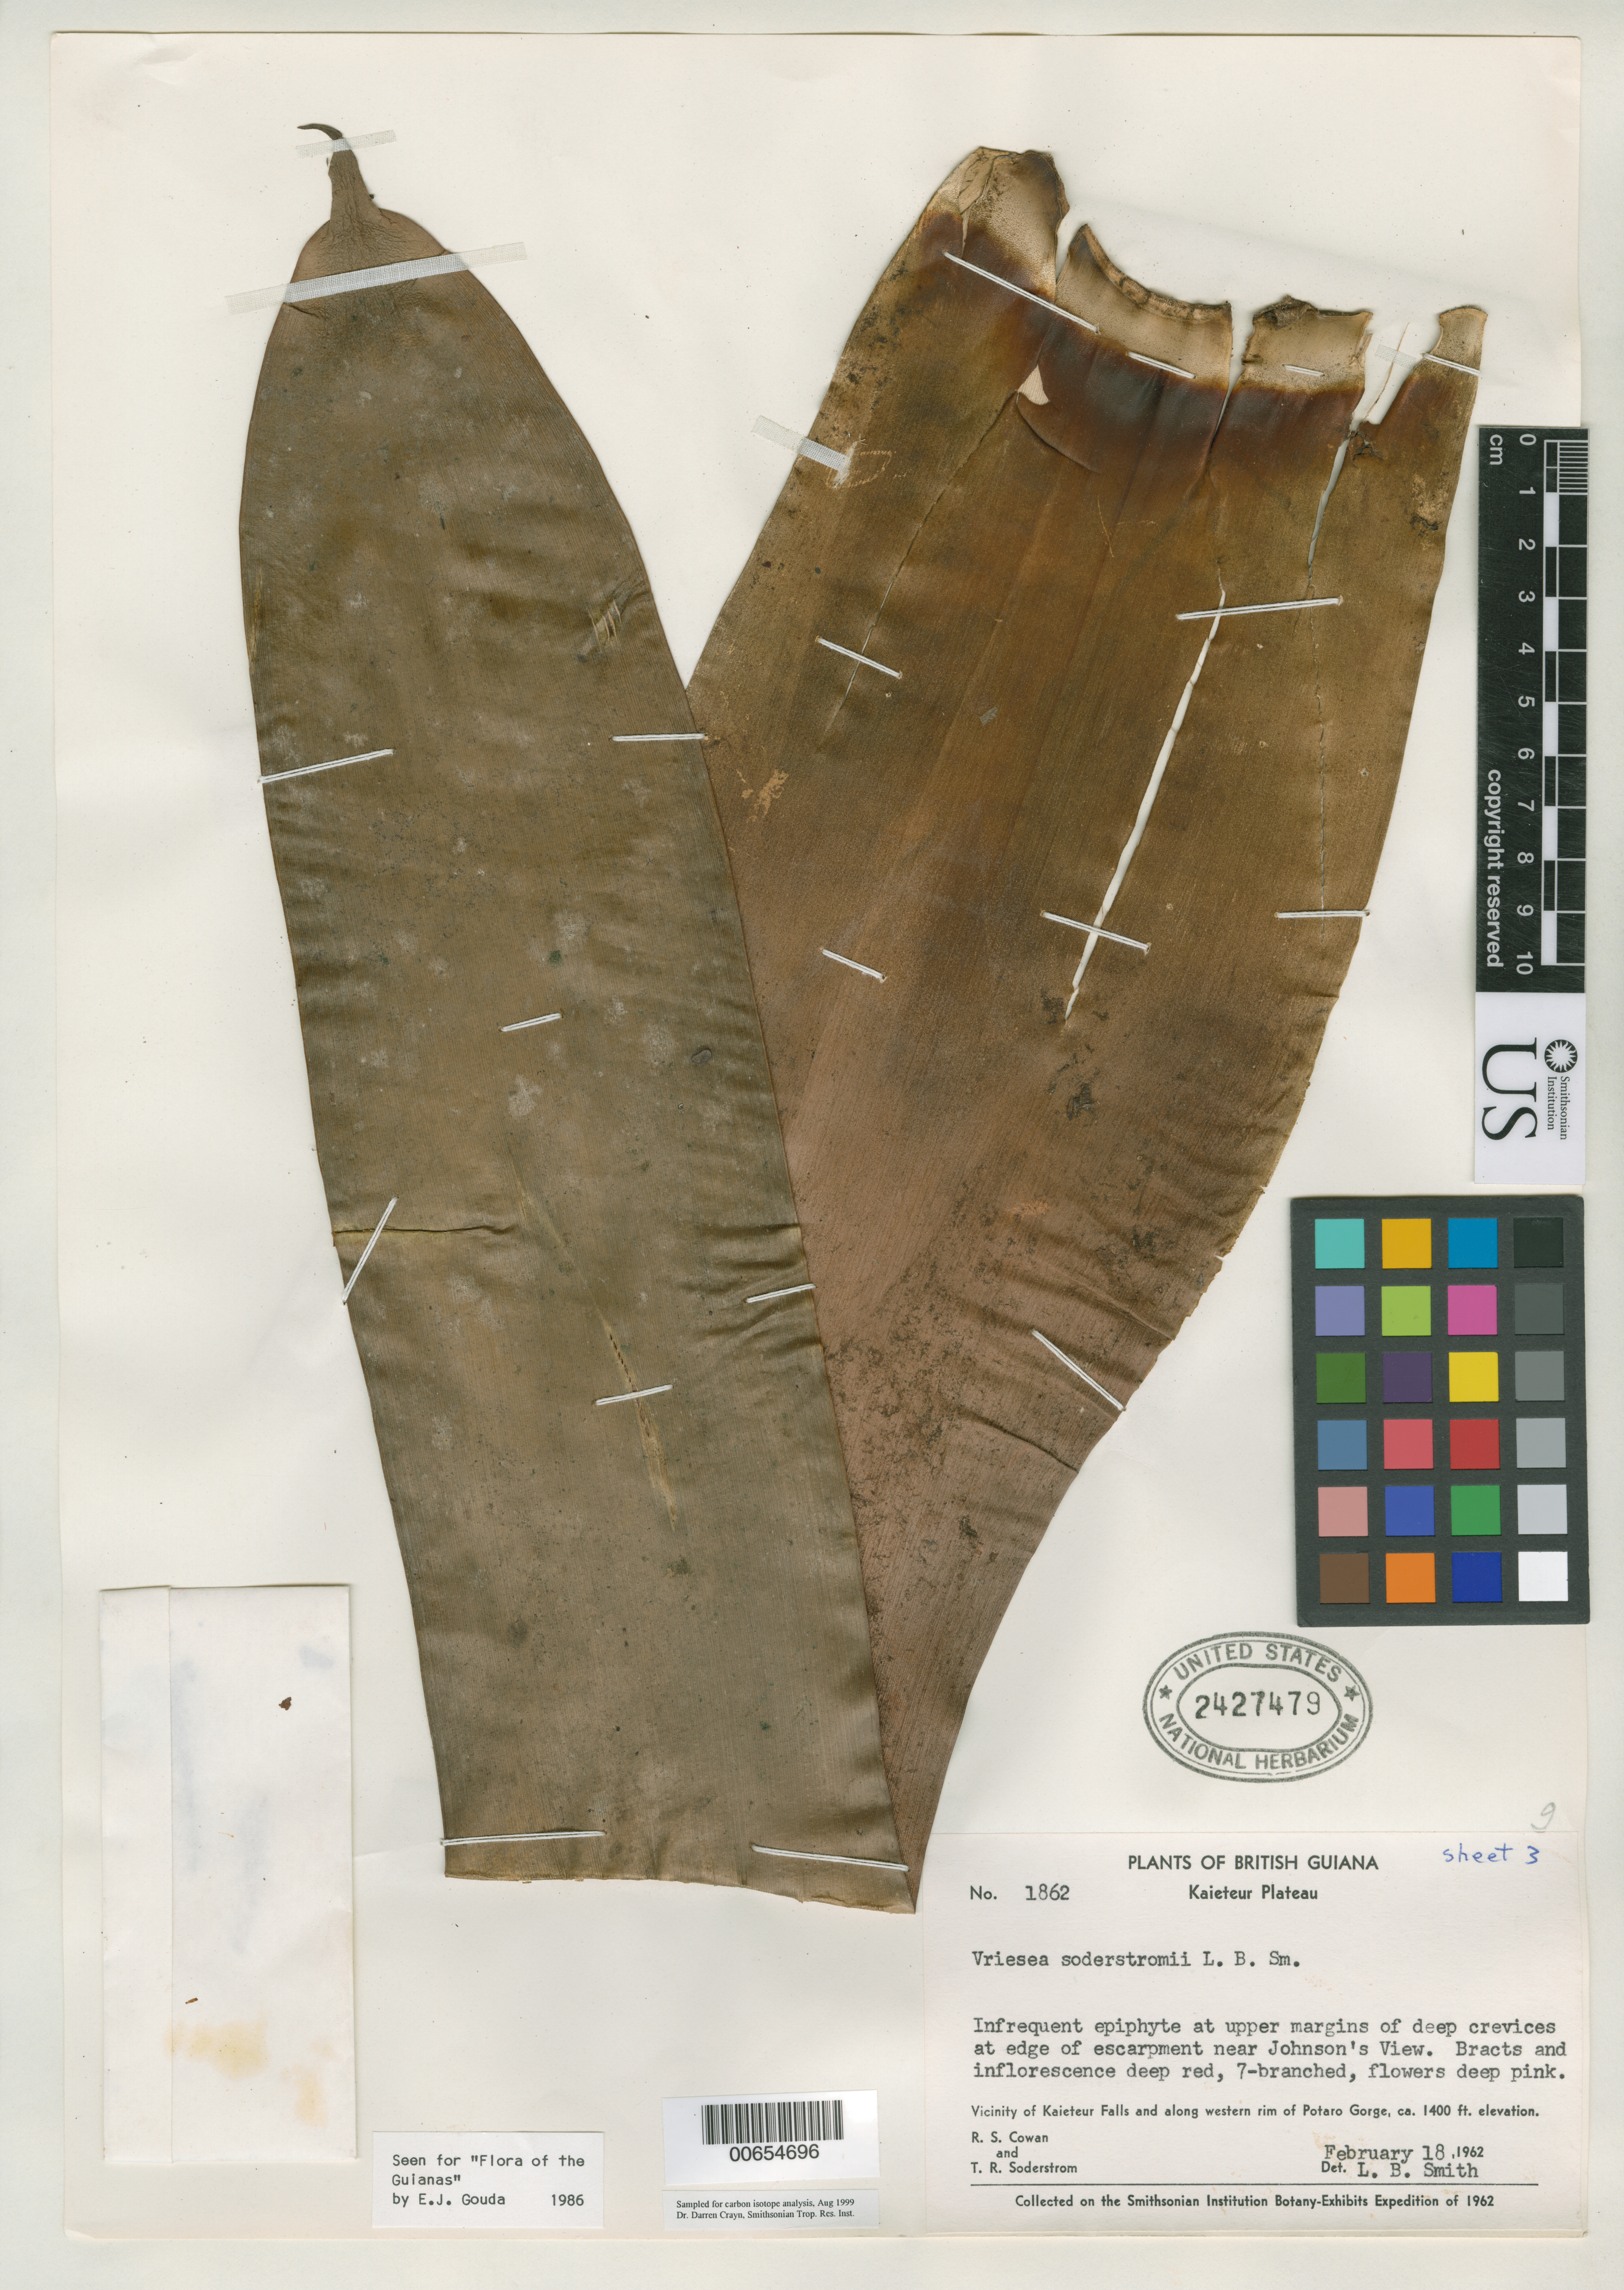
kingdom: Plantae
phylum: Tracheophyta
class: Liliopsida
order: Poales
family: Bromeliaceae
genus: Vriesea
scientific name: Vriesea soderstromii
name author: L.B. Sm.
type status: Holotype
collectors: R. S. Cowan & T. R. Soderstrom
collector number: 1862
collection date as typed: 18 Feb 1962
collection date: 1962-02-18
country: Guyana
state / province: Cuyuni-Mazaruni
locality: Kaieteur Plateau. Vicinity of Kaieteur Falls and along western rim of Potaro Gorge. At edge of escarpment near Johnson's View.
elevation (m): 1400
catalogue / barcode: US 2427479